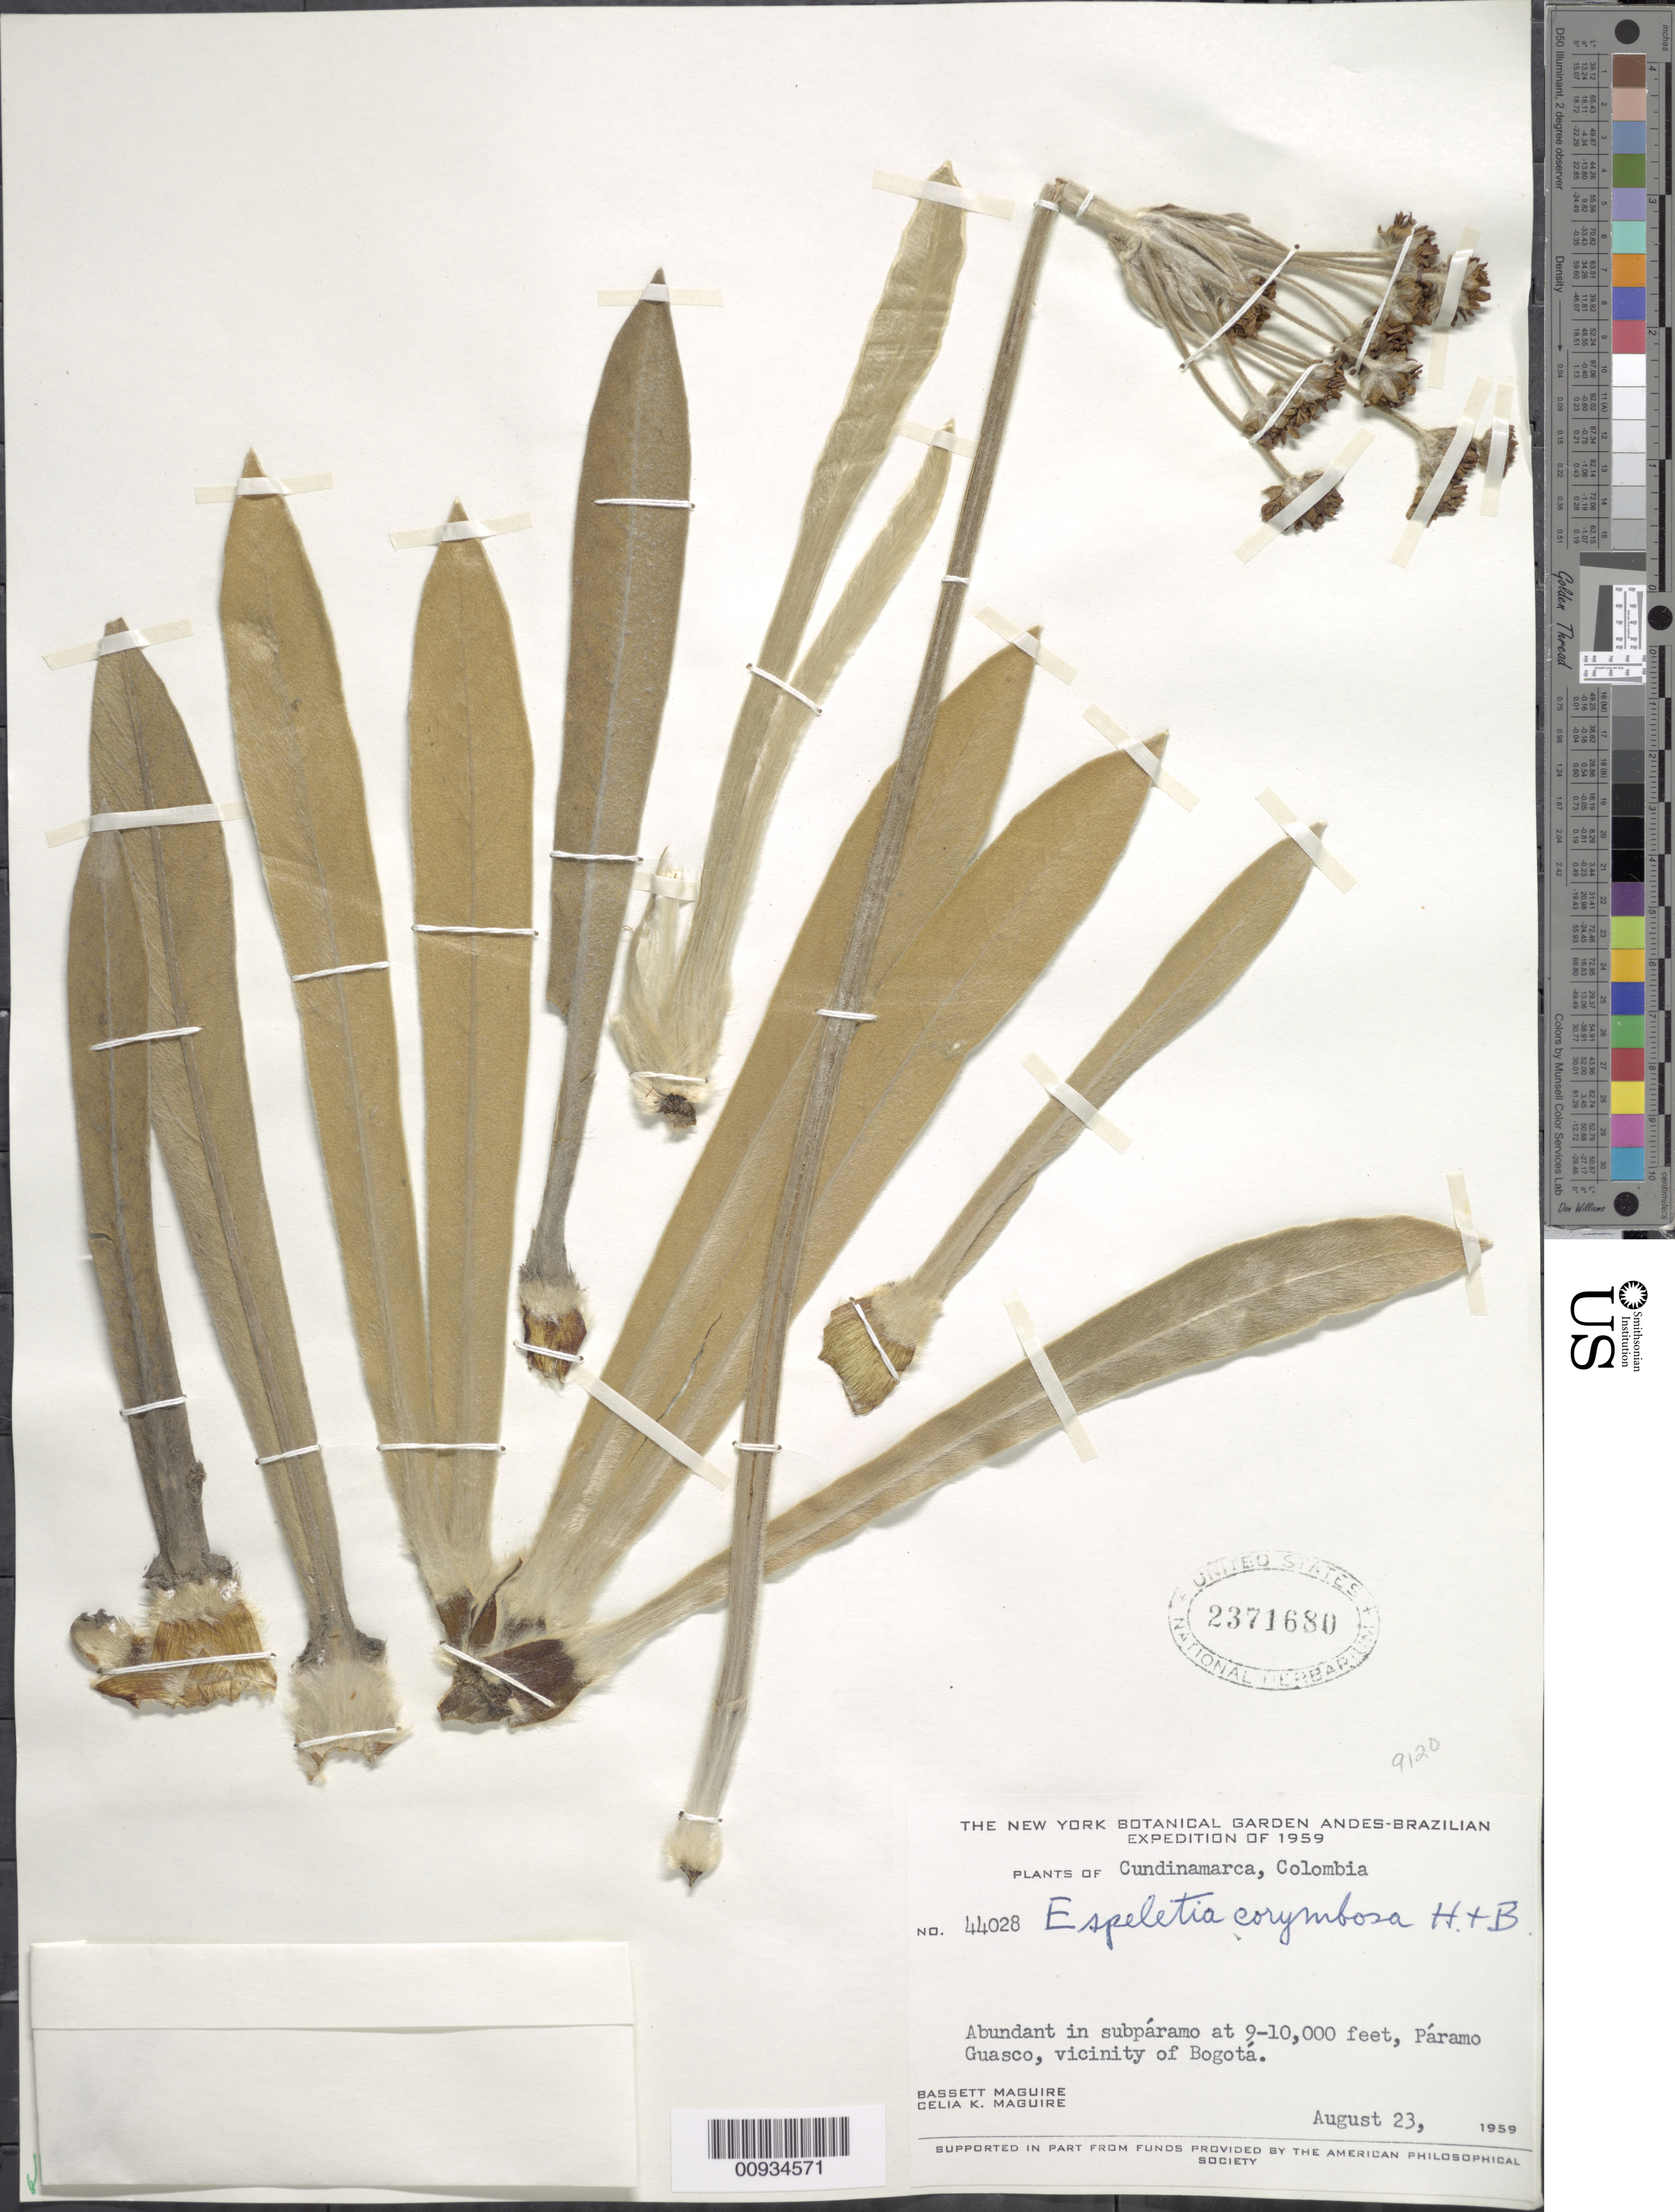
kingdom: Plantae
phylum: Tracheophyta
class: Magnoliopsida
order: Asterales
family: Asteraceae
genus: Espeletiopsis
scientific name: Espeletiopsis corymbosa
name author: (Humb. & Bonpl.) Cuatrec.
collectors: B. Maguire & C. K. Maguire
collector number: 44028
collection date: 1959-08-23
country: Colombia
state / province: Cundinamarca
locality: Páramo de Guasca. Vicinity of Bogotá.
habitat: Subpáramo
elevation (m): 3000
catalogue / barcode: US 2371680